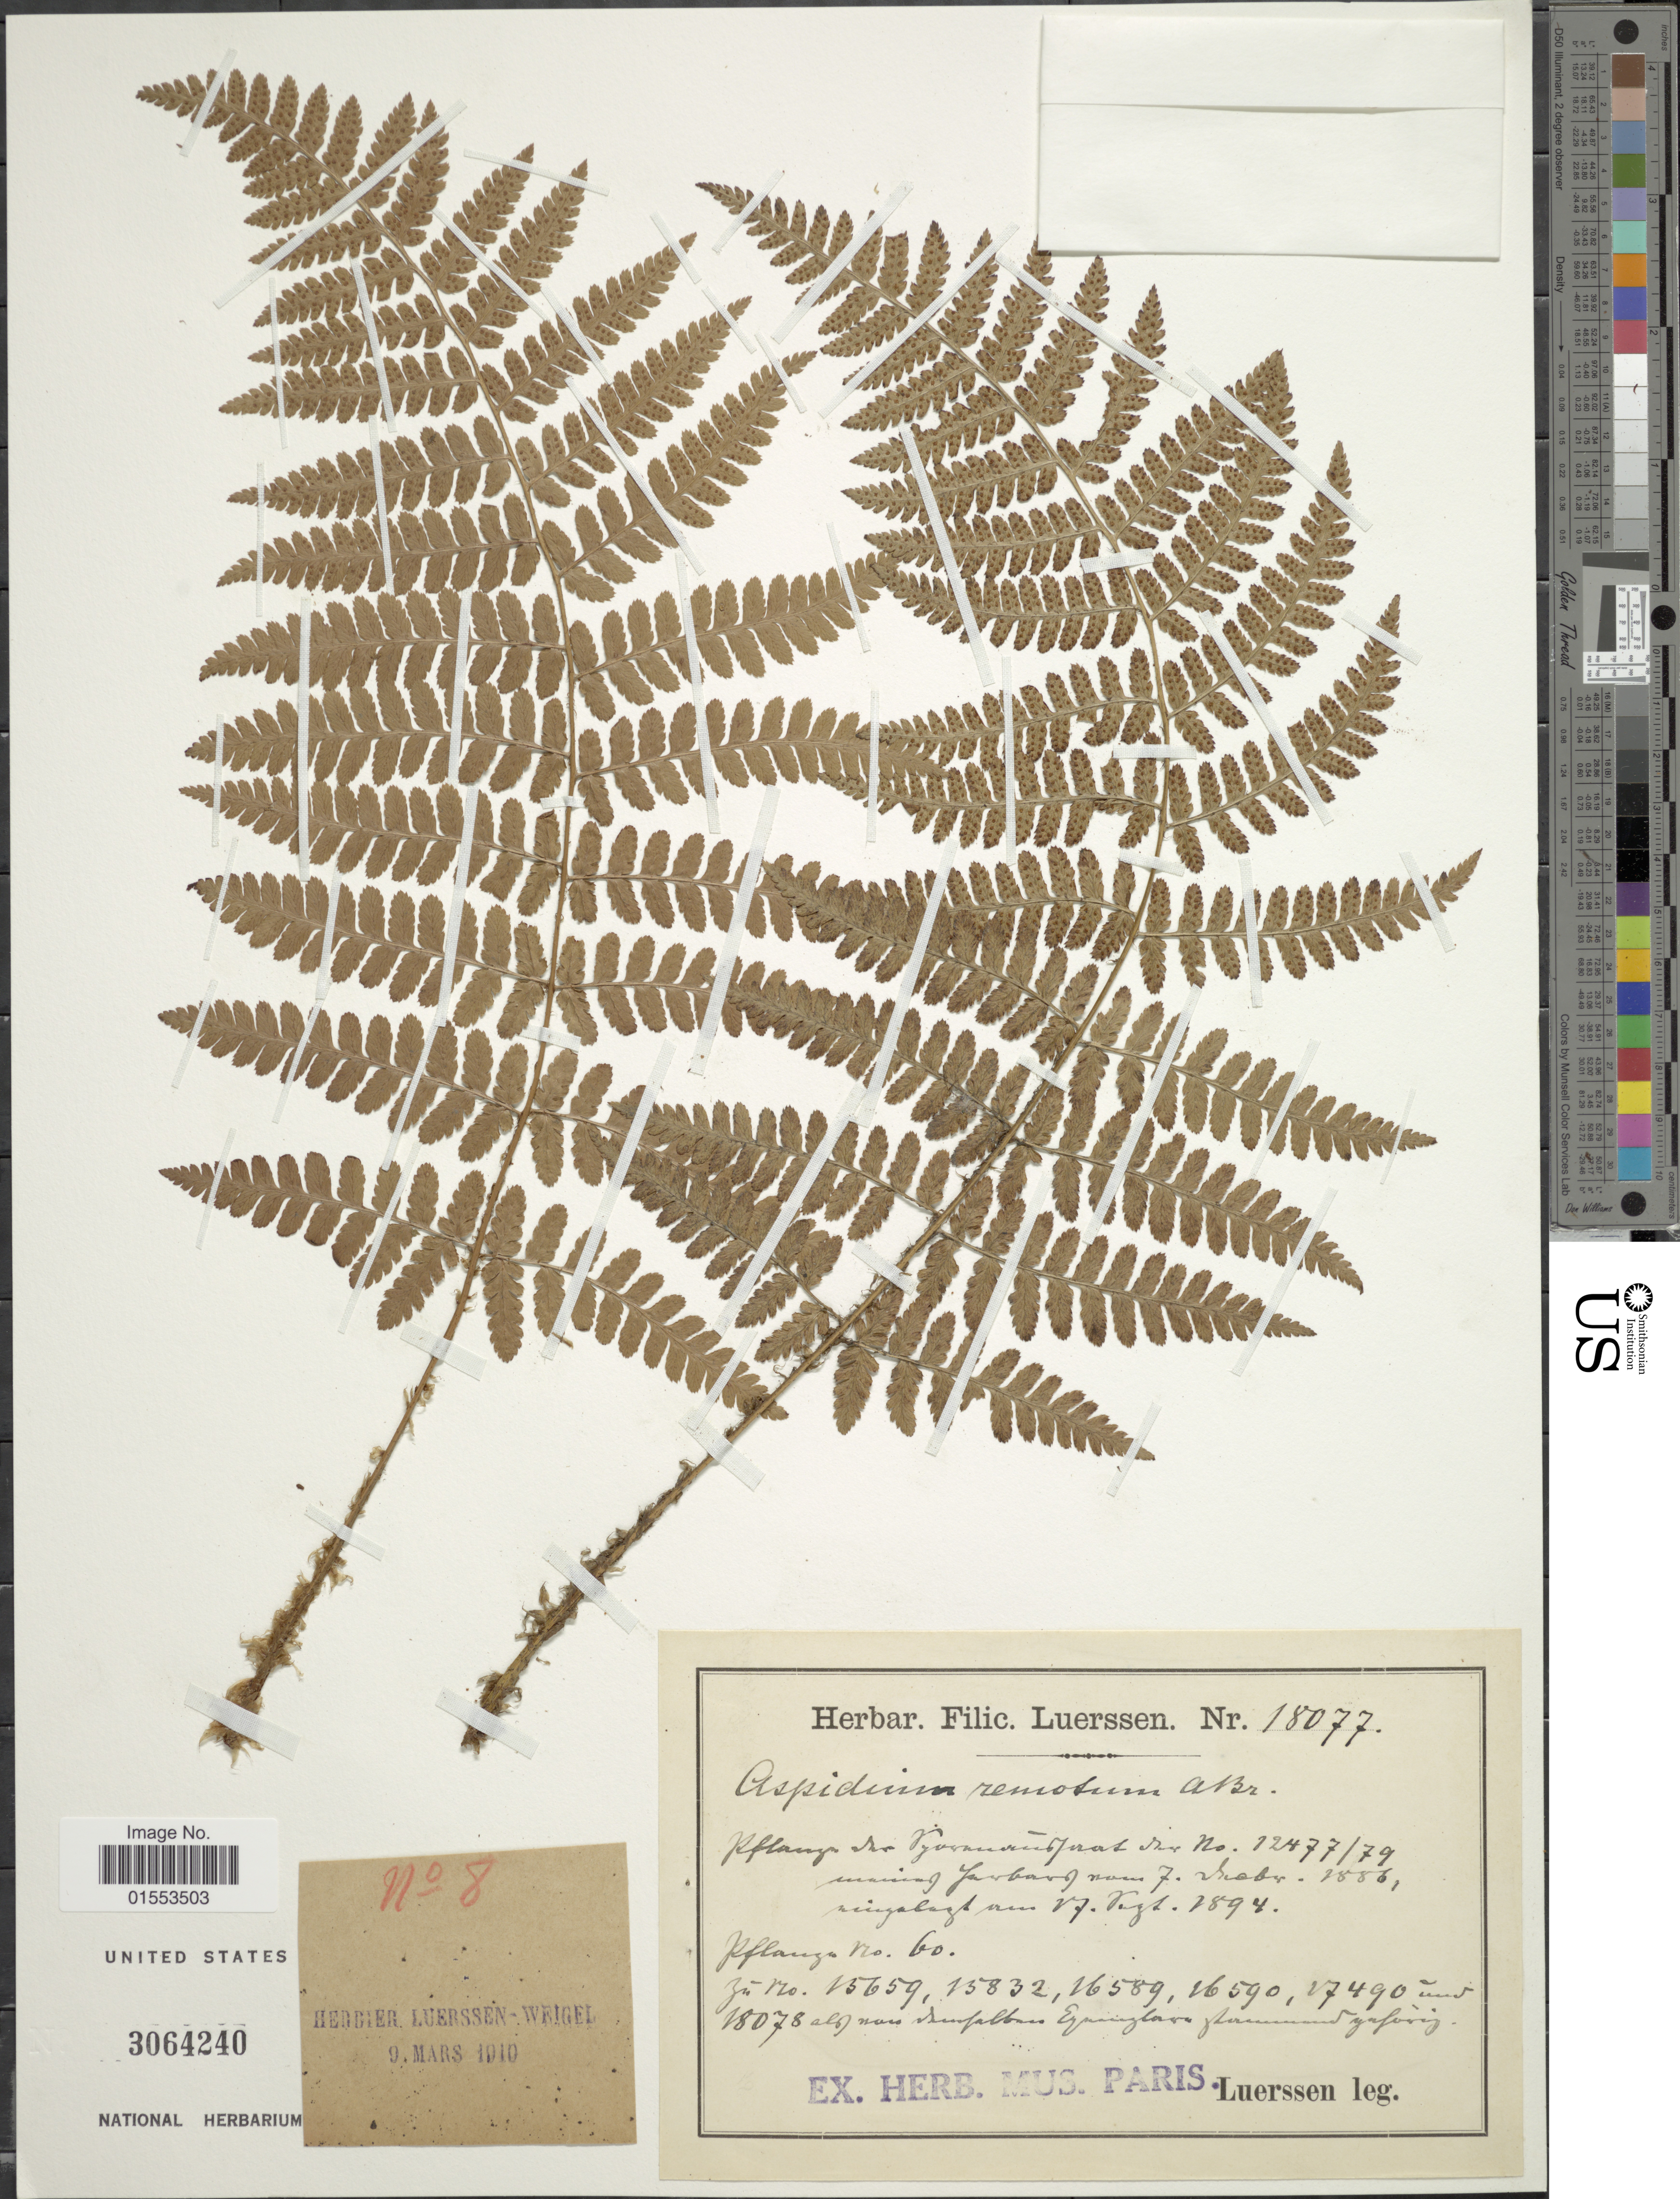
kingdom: Plantae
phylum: Tracheophyta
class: Polypodiopsida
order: Polypodiales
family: Dryopteridaceae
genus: Dryopteris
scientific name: Dryopteris remota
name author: (A. Braun) Hayek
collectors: C. Luerssen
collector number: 18077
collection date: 1886-12-07/1894-03-17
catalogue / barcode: US 3064240